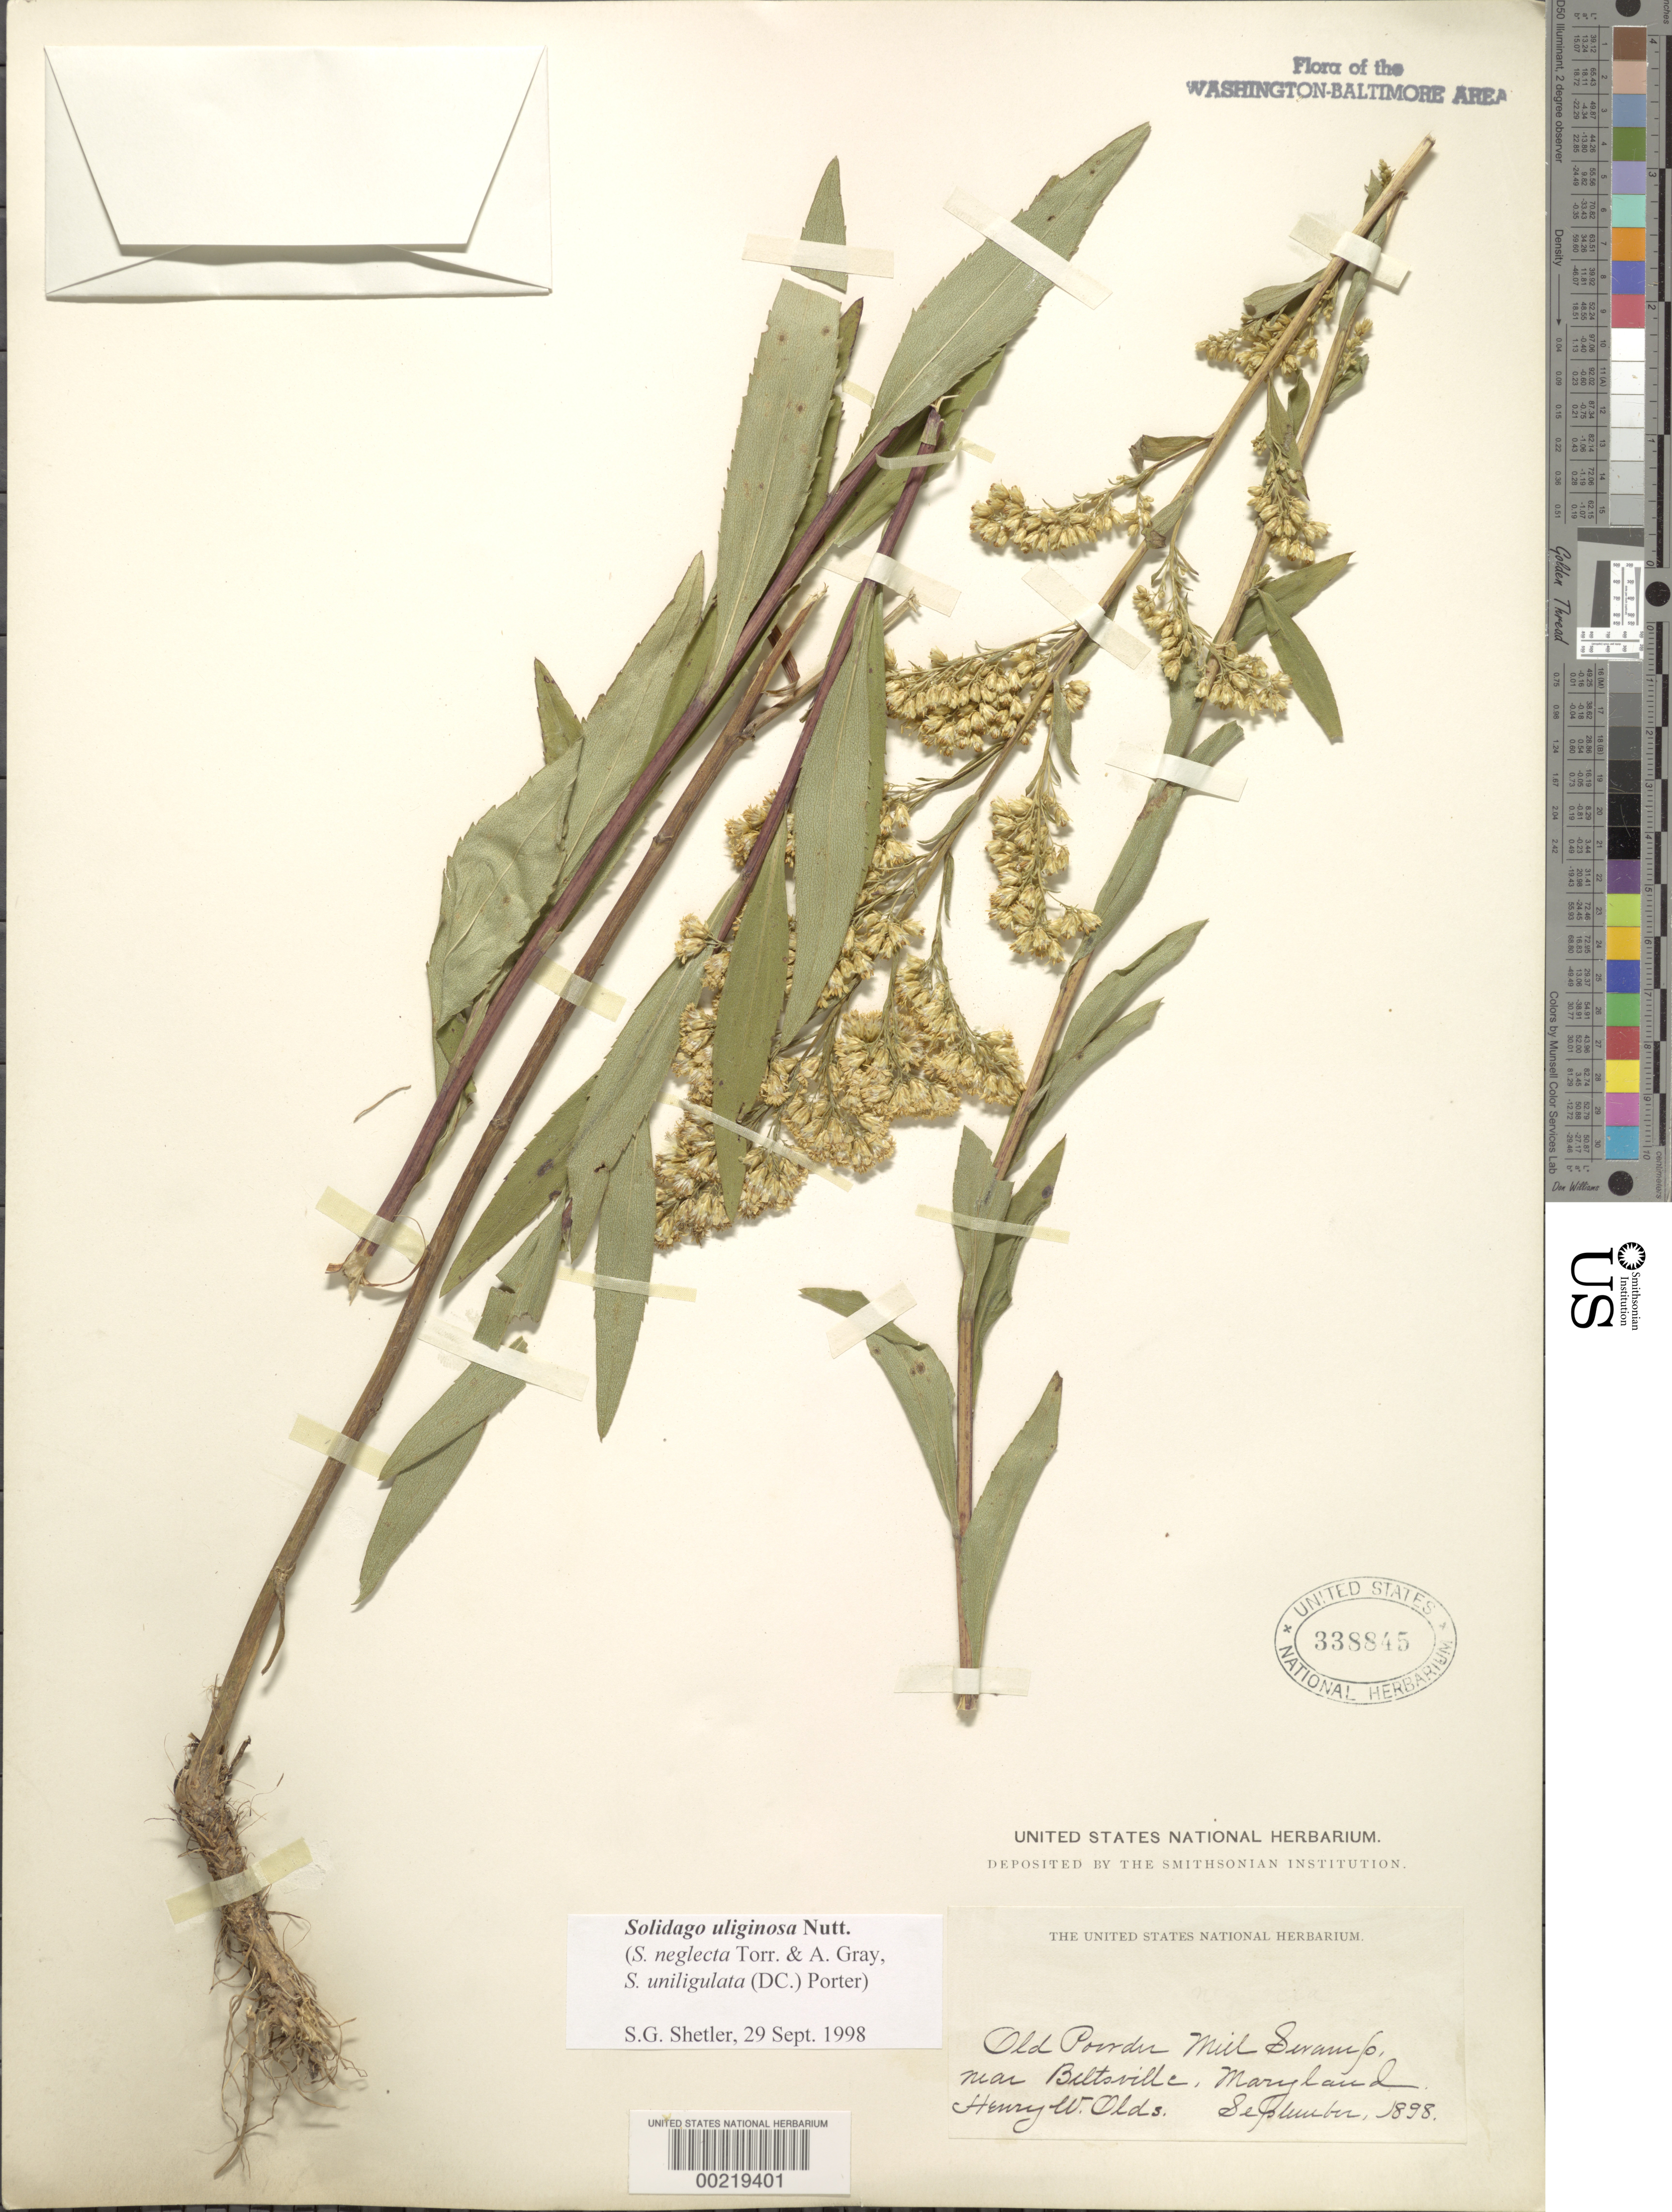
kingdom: Plantae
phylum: Tracheophyta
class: Magnoliopsida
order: Asterales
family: Asteraceae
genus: Solidago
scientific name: Solidago uliginosa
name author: Nutt.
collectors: H. W. Olds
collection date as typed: Sep 1898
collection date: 1898-09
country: United States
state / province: Maryland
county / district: Prince George's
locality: Old Powdermill Swamp, near Beltsville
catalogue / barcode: US 338845